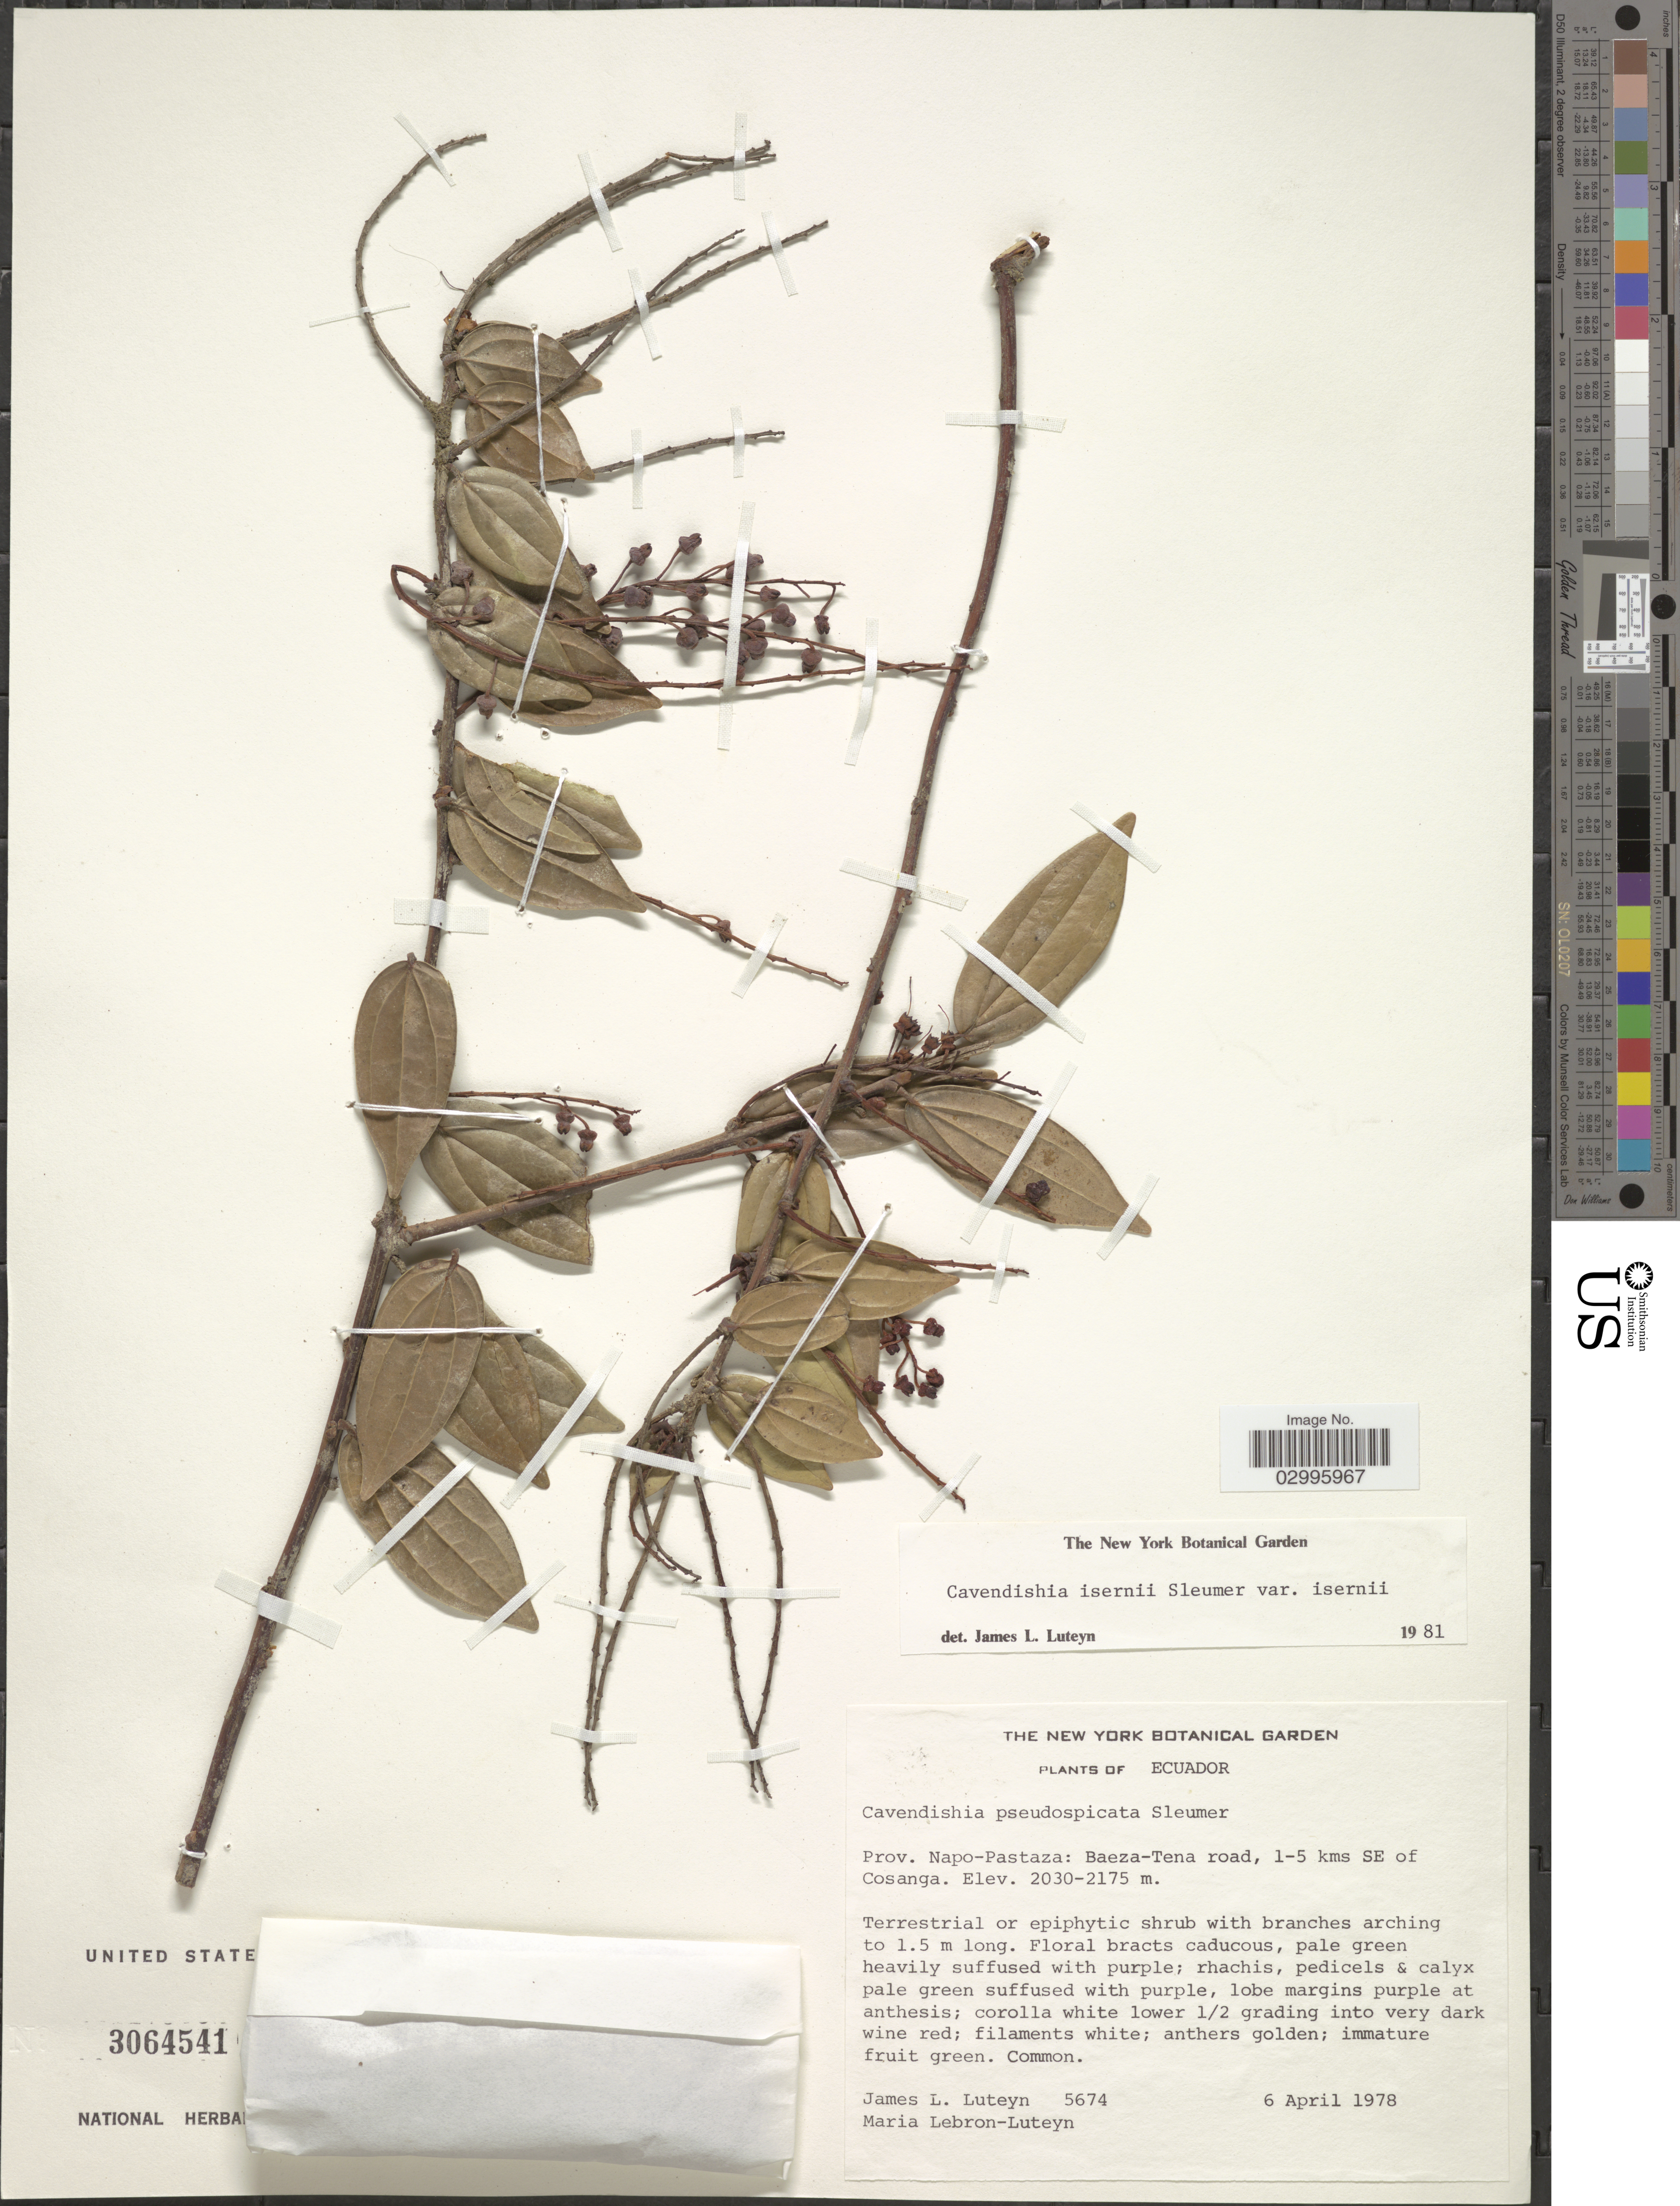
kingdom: Plantae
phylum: Tracheophyta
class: Magnoliopsida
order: Ericales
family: Ericaceae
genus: Cavendishia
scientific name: Cavendishia isernii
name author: Sleumer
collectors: J. Luteyn & M. L. Lebrón-Luteyn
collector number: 5674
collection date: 1978-04-06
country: Ecuador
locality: Prov. Napo-Pastaza: Baeza-Tena road, 1-5 kms SE of Cosanga.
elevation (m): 2030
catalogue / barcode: US 3064541